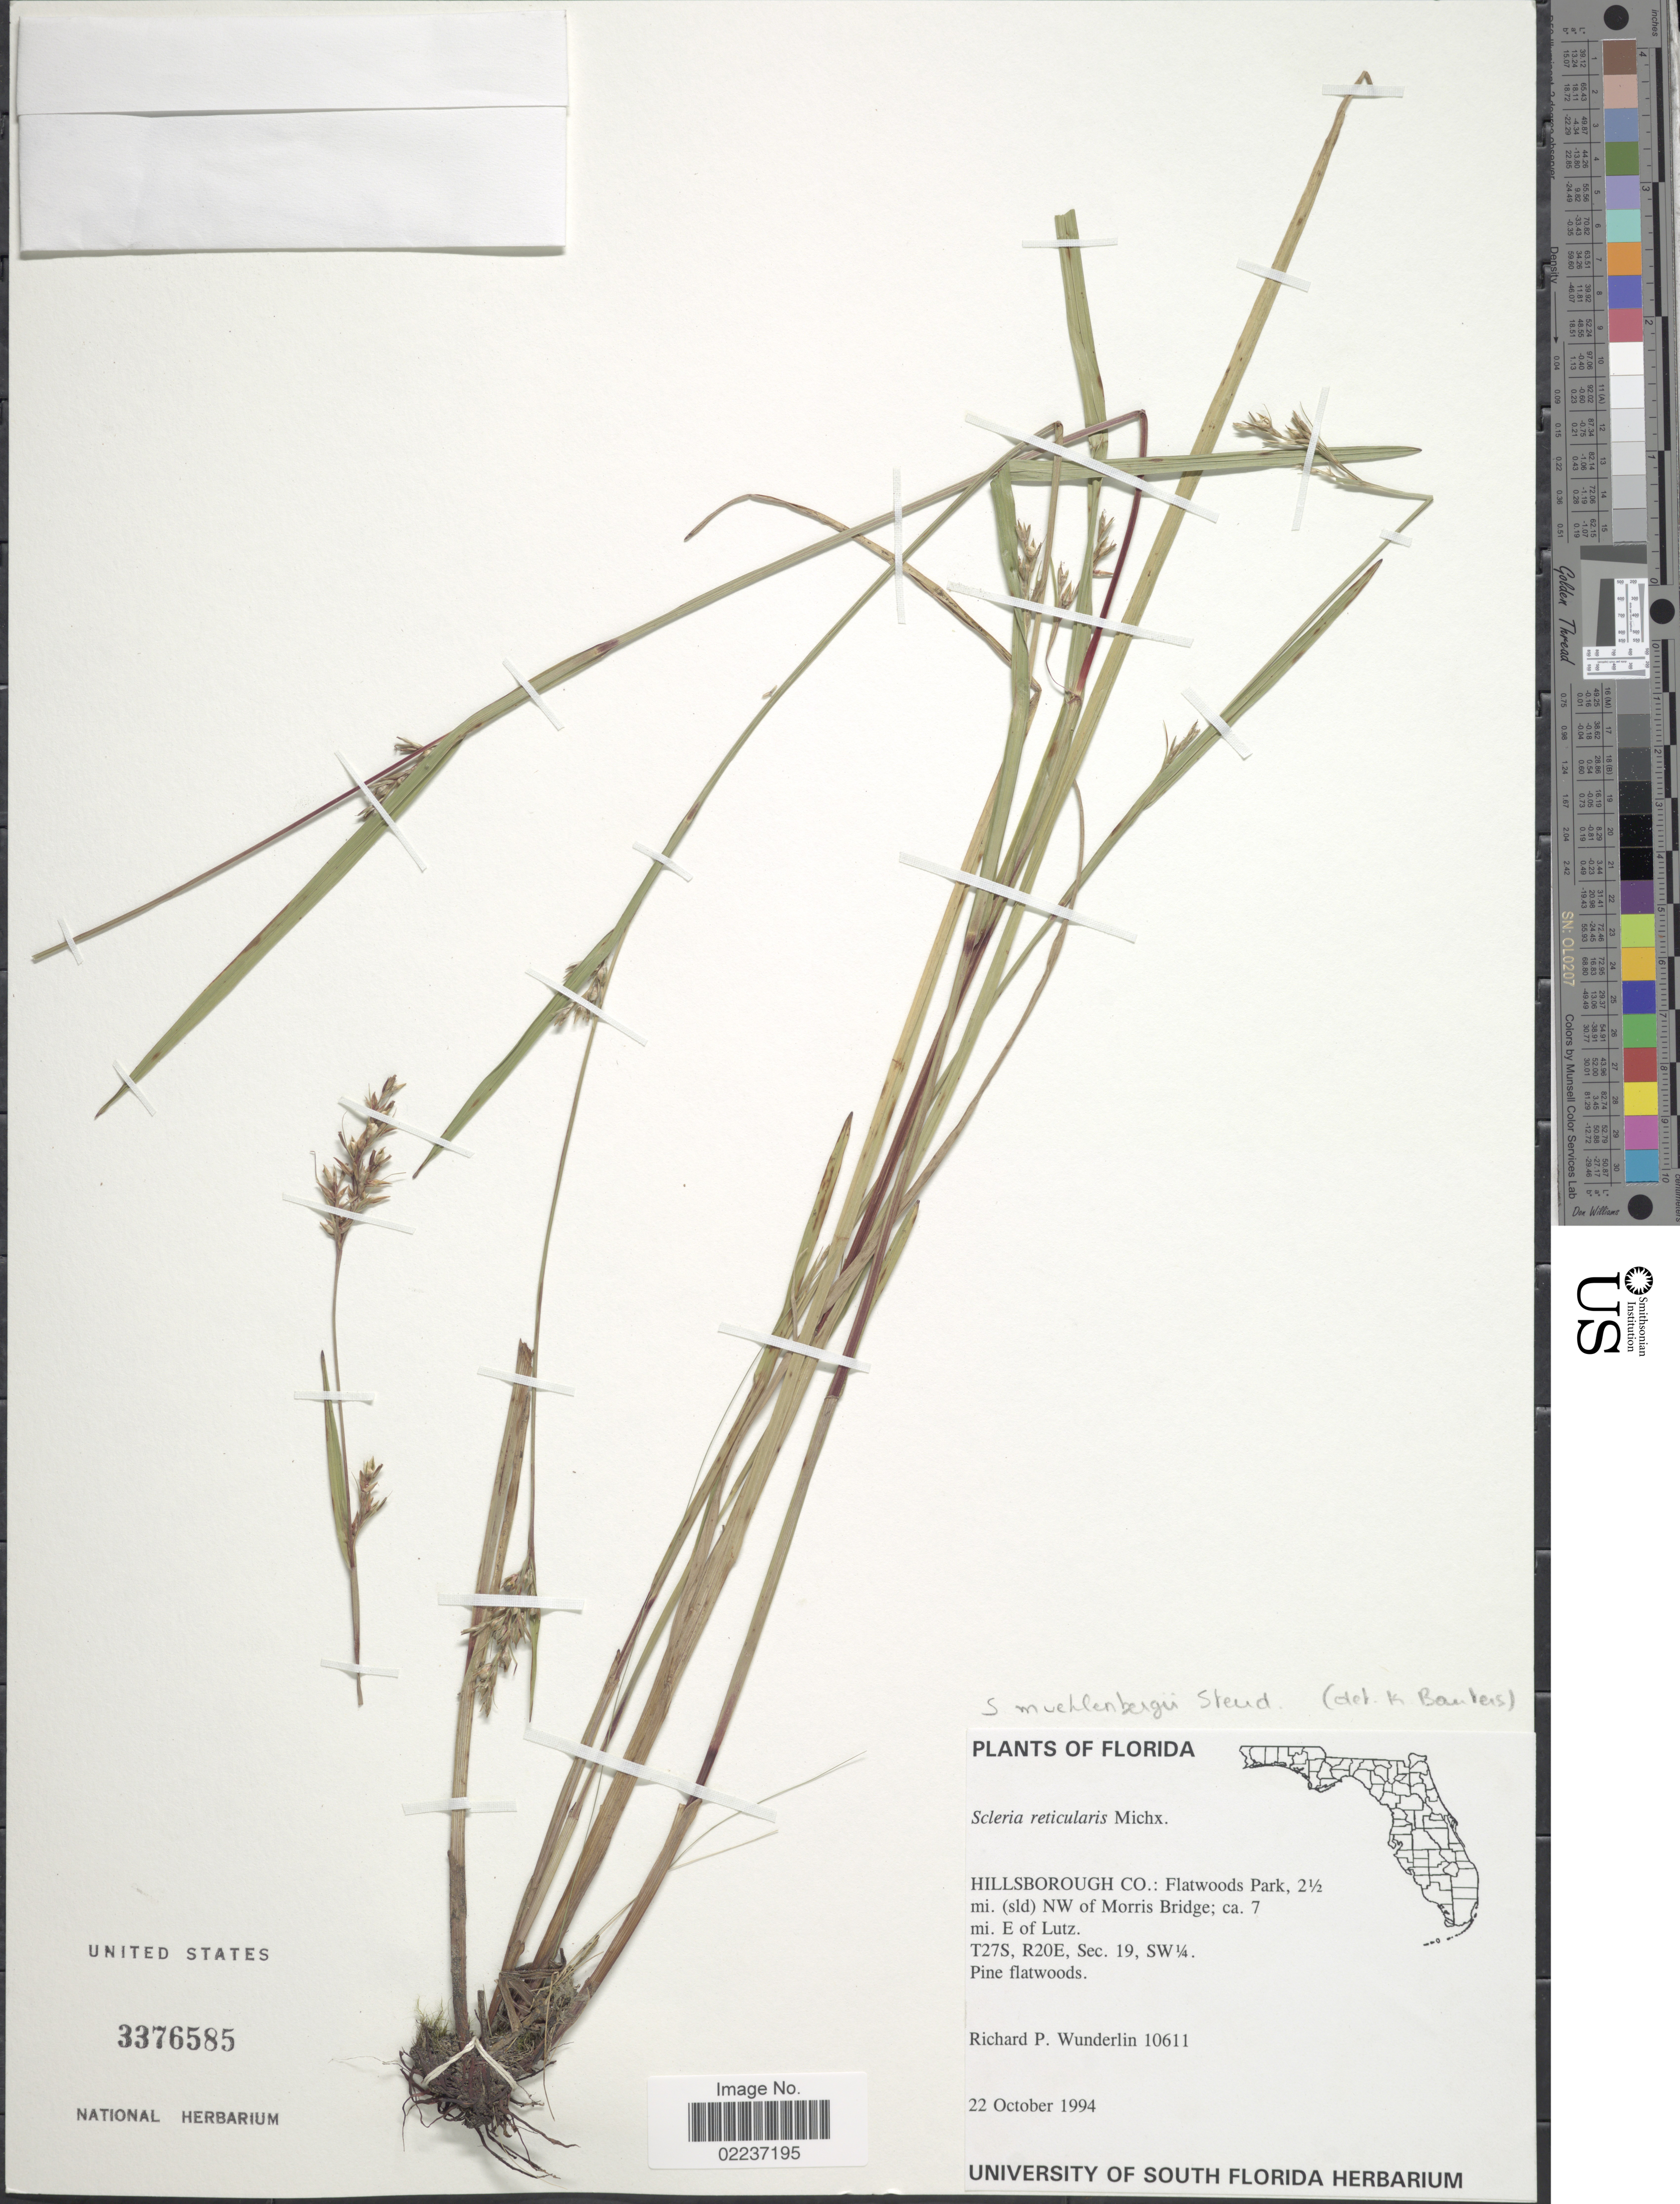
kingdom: Plantae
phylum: Tracheophyta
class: Liliopsida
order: Poales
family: Cyperaceae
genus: Scleria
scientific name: Scleria muehlenbergii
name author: Steud.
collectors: R. P. Wunderlin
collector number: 10611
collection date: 1994-10-22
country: United States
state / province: Florida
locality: Hillsborough Co.: Flatwoods Park, 2½ mi. (sld) NW of Morris Bridge; ca. 7 mi. E of Lutz, T27S, R20E, Sec. 19, SW ¼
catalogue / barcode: US 3376585